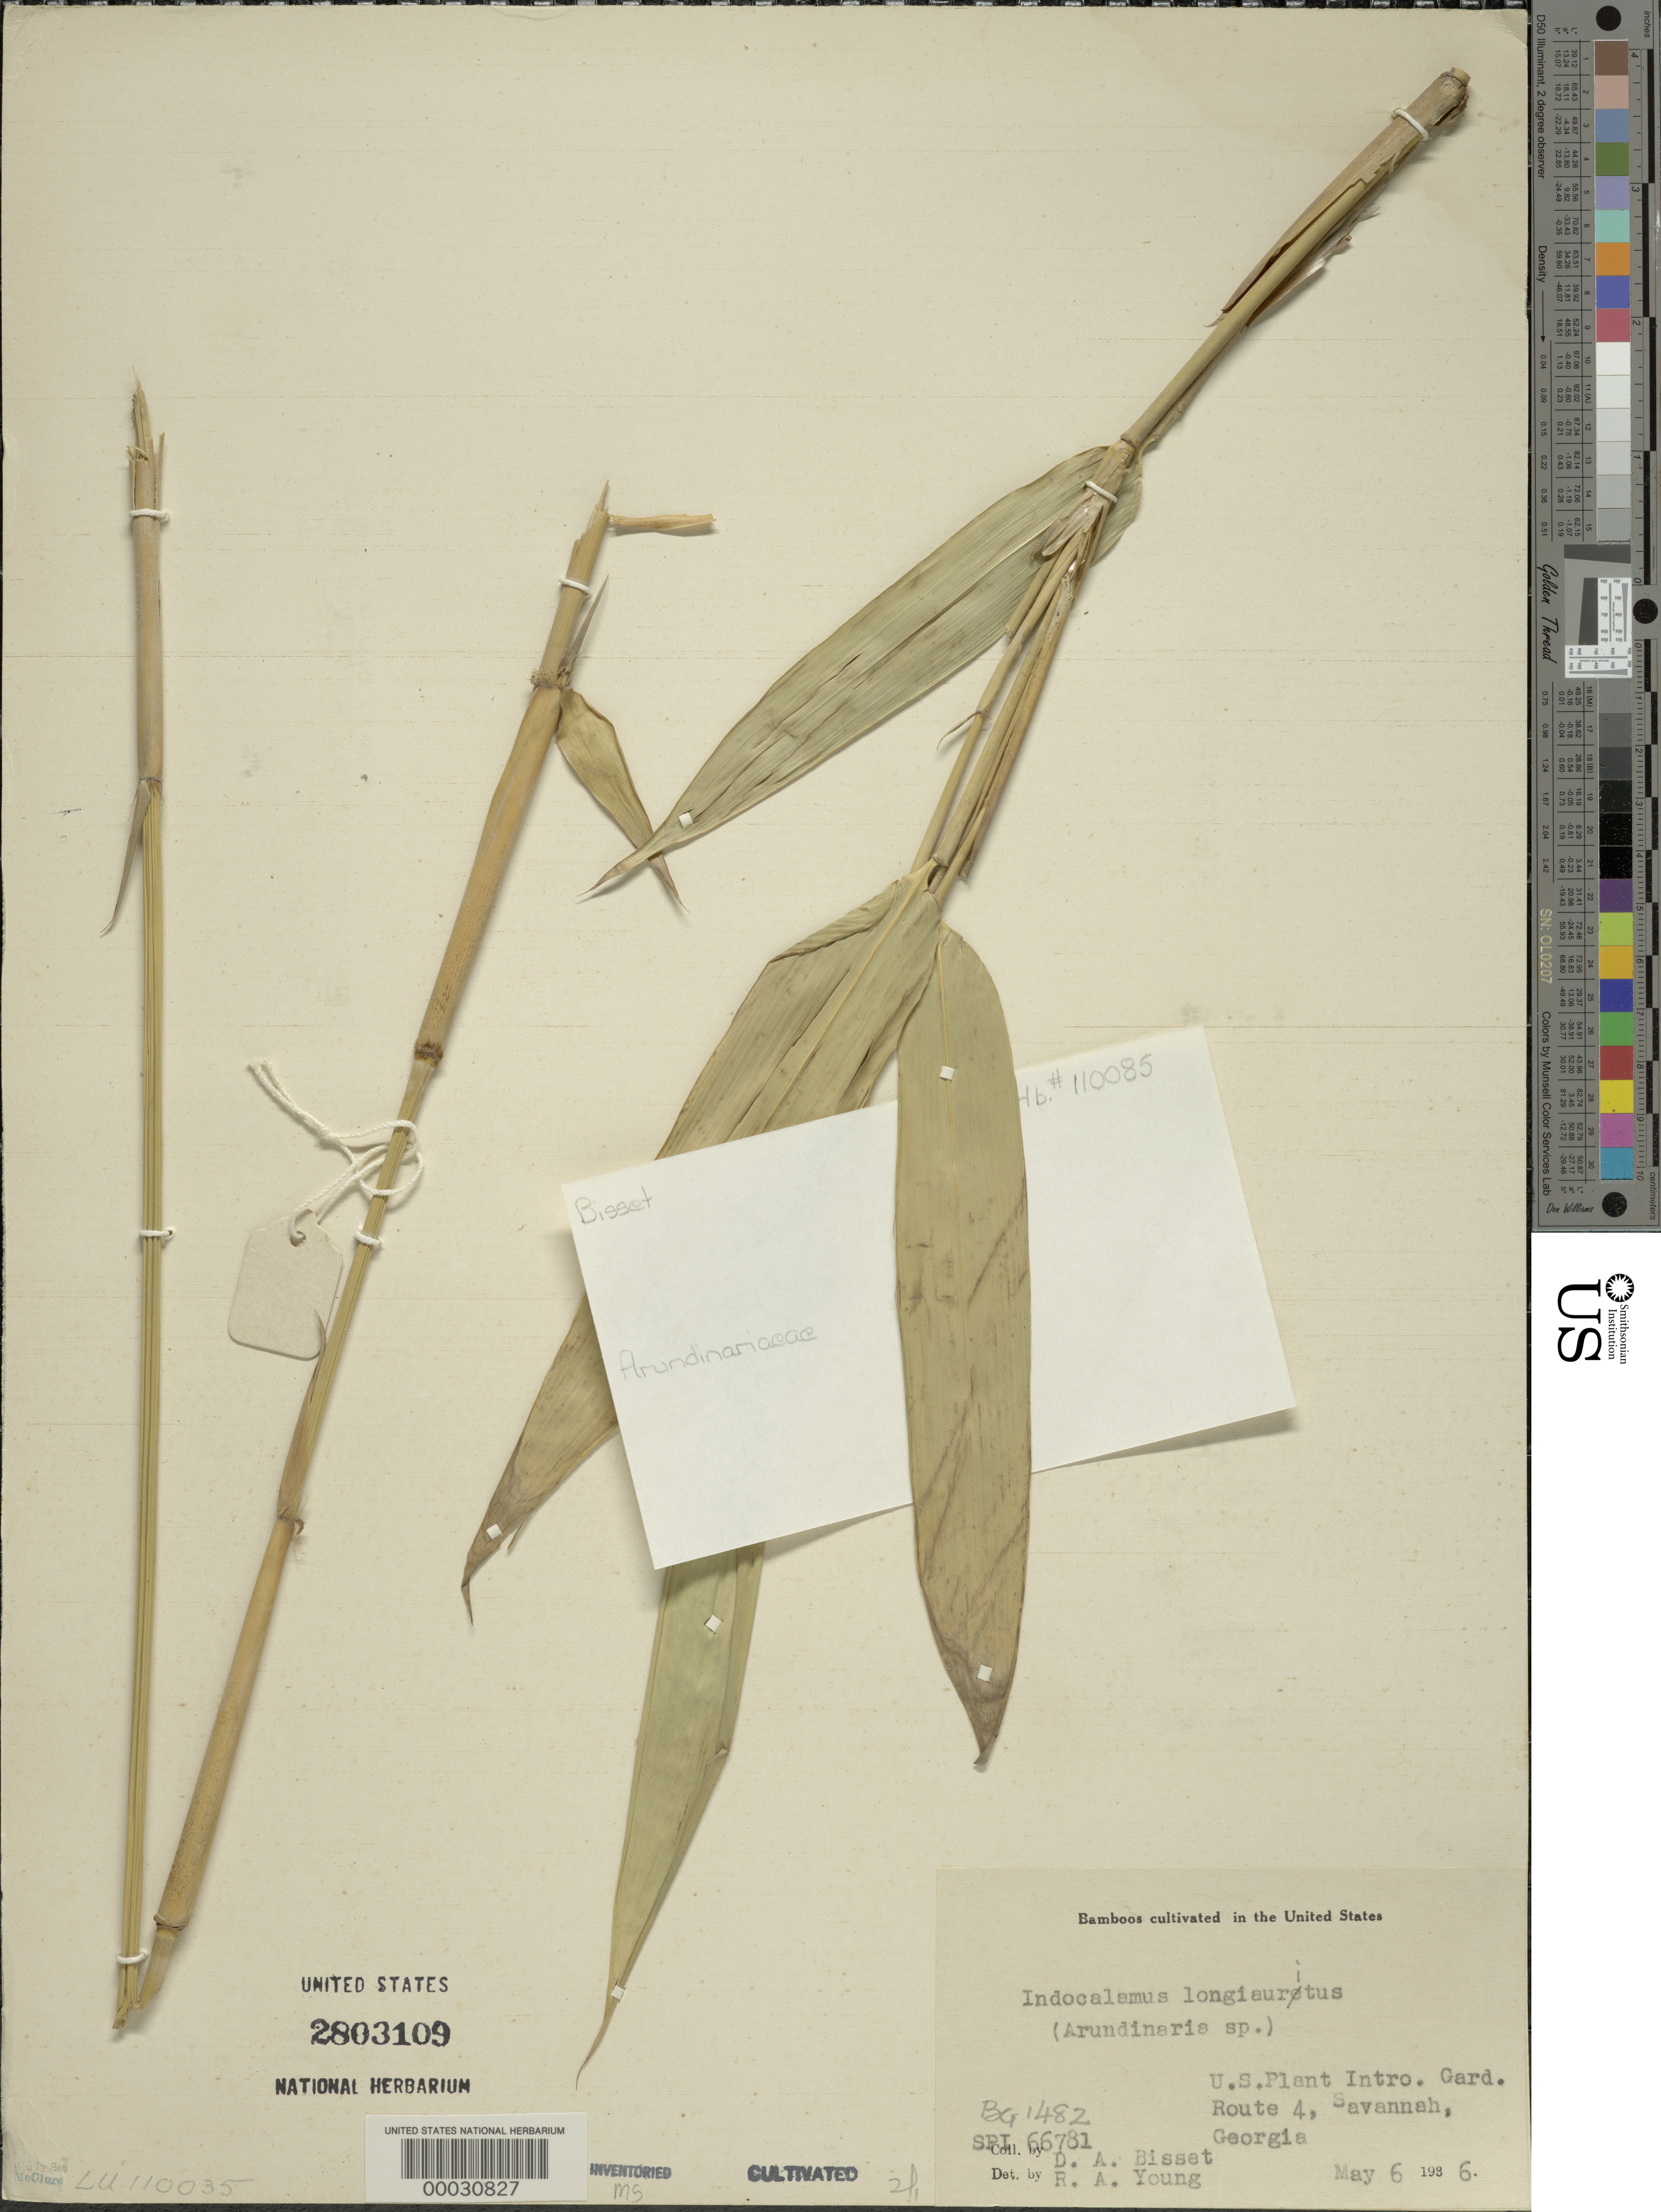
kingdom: Plantae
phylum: Tracheophyta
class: Liliopsida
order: Poales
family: Poaceae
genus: Arundinaria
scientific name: Arundinaria sp.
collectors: D. Bisset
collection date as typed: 06 May 1936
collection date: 1936-05-06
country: United States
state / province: Georgia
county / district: Chatham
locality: U.s.d.a. plant introduction station-savannah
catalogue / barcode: US 2803109